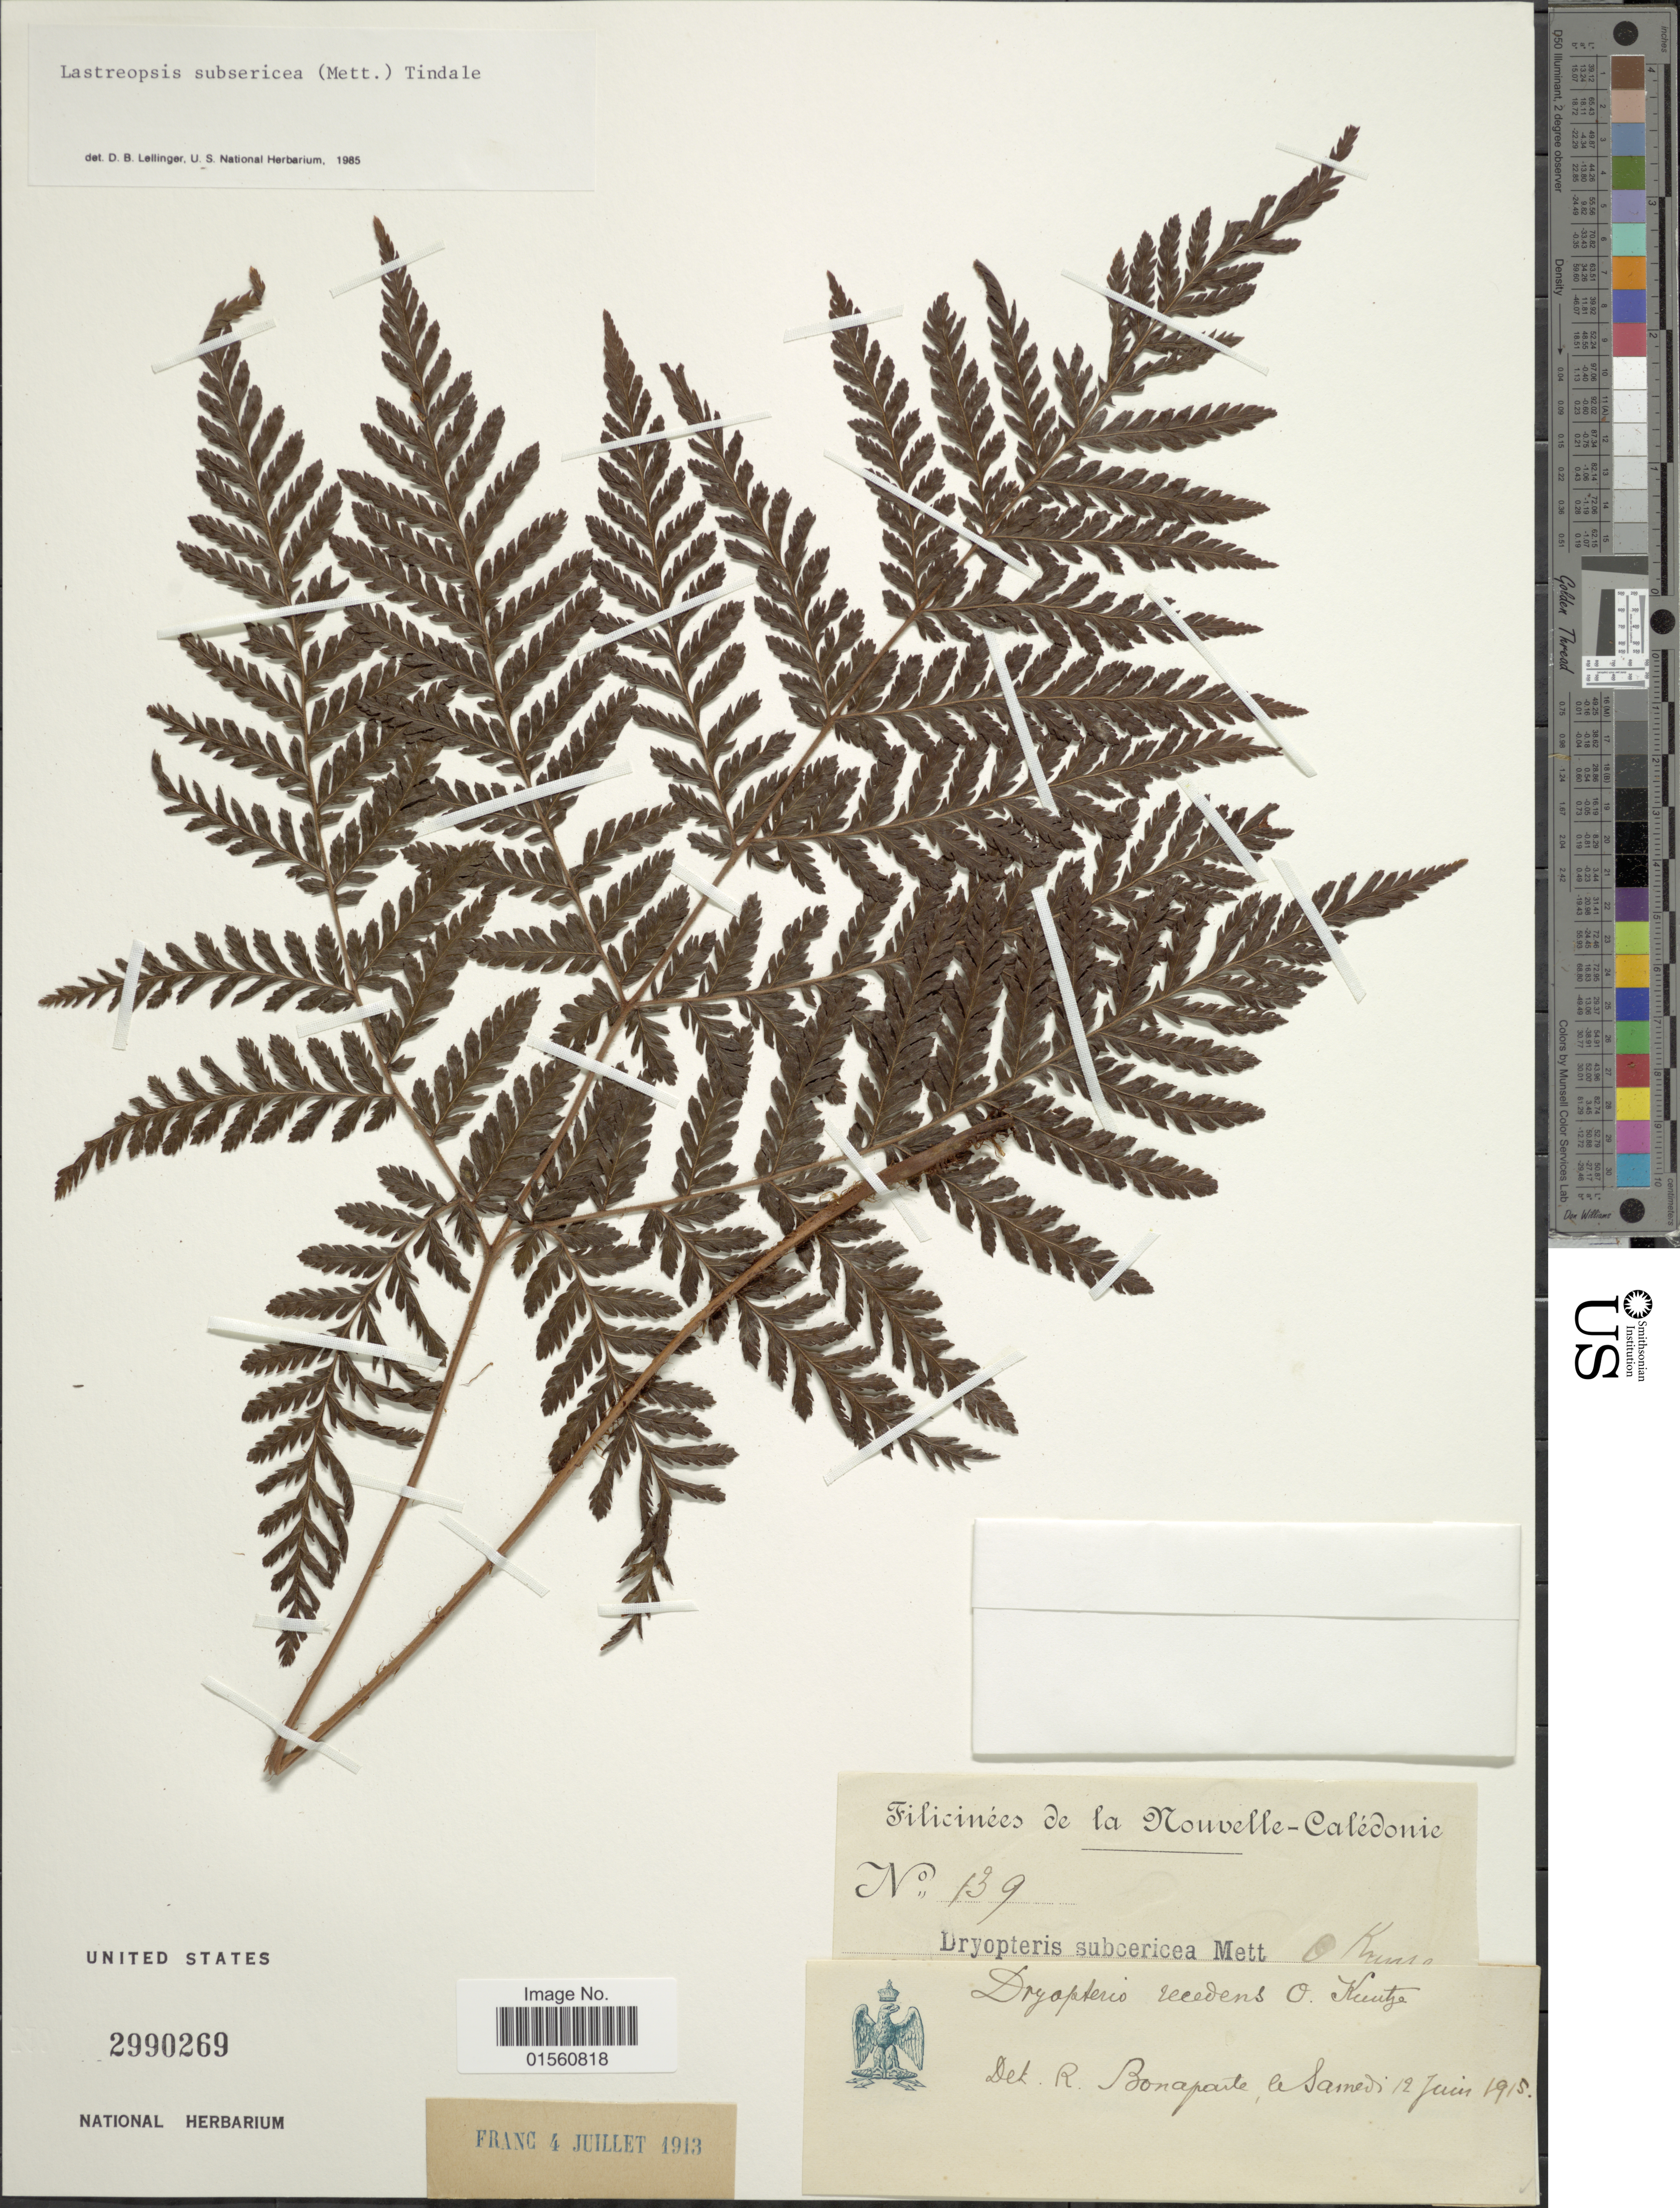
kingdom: Plantae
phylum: Tracheophyta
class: Polypodiopsida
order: Polypodiales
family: Dryopteridaceae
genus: Lastreopsis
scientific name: Lastreopsis subsericea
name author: (Mett.) Tindale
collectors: C.E.O. Kuntze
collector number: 139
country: New Caledonia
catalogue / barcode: US 2990269